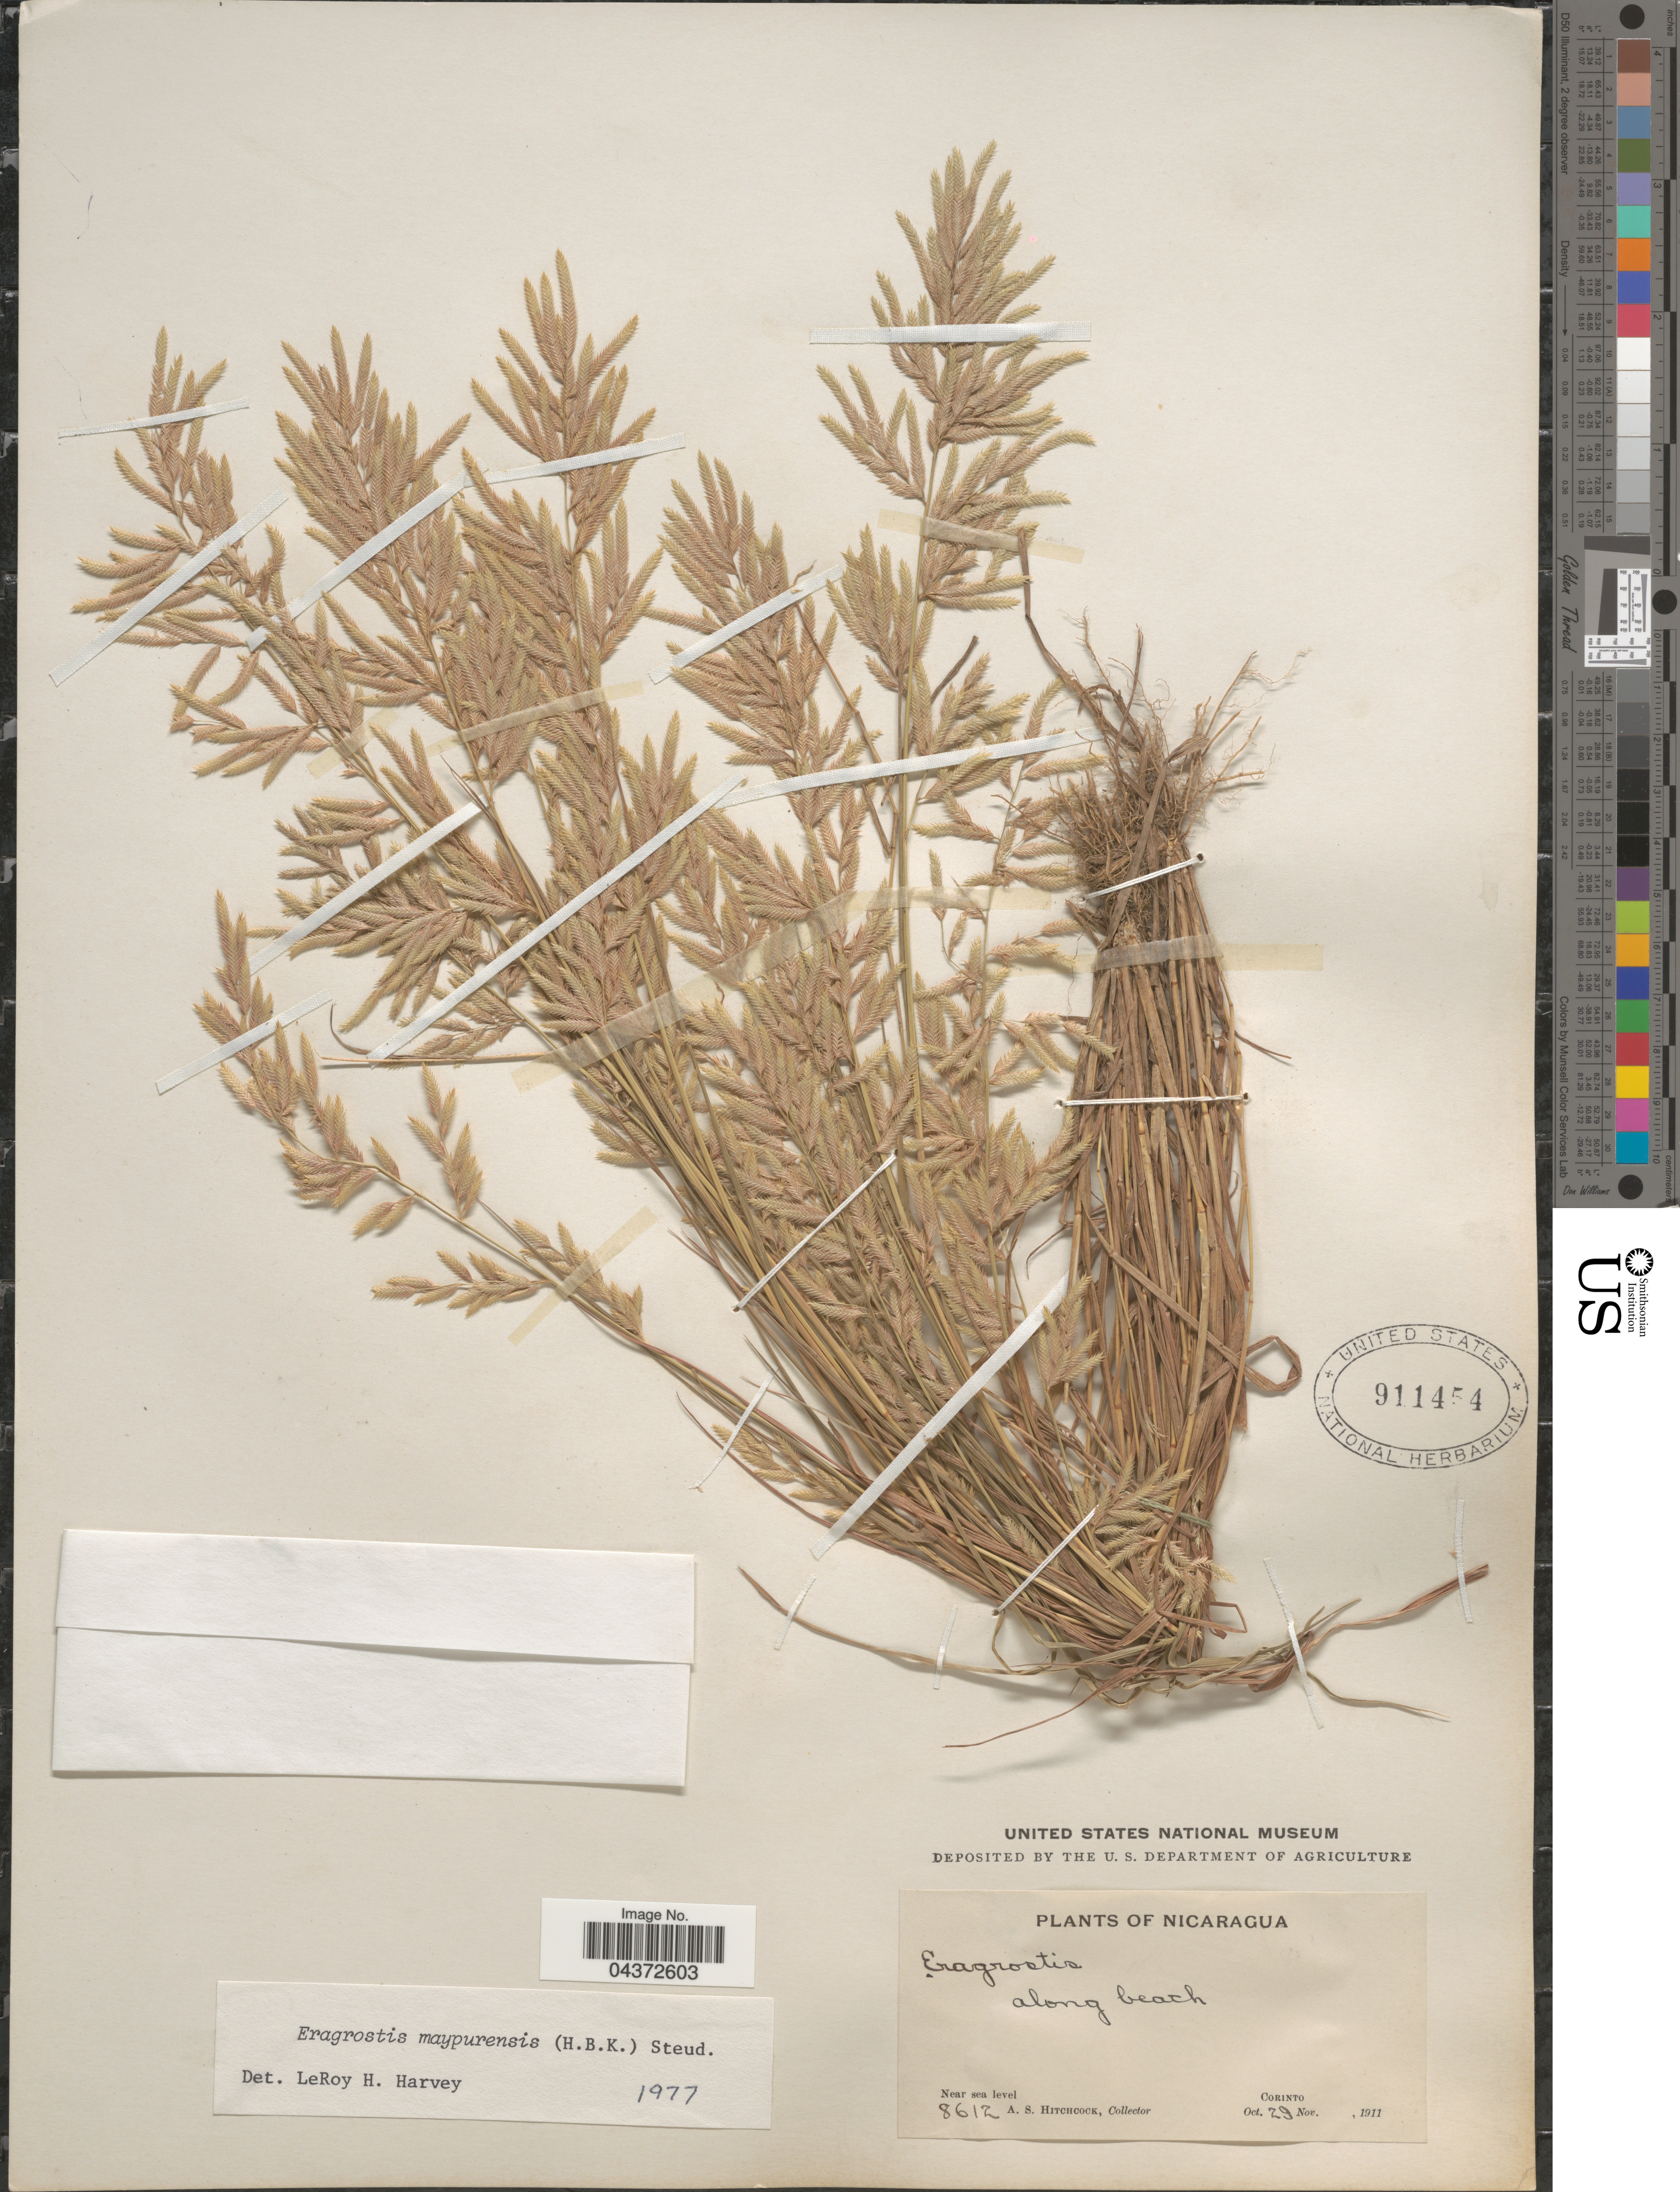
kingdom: Plantae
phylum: Tracheophyta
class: Liliopsida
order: Poales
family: Poaceae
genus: Eragrostis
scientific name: Eragrostis maypurensis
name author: (Kunth) Steud.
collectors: A. S. Hitchcock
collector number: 8612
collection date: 1911-10-29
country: Nicaragua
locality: Along beach. Corinto.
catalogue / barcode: US 911454